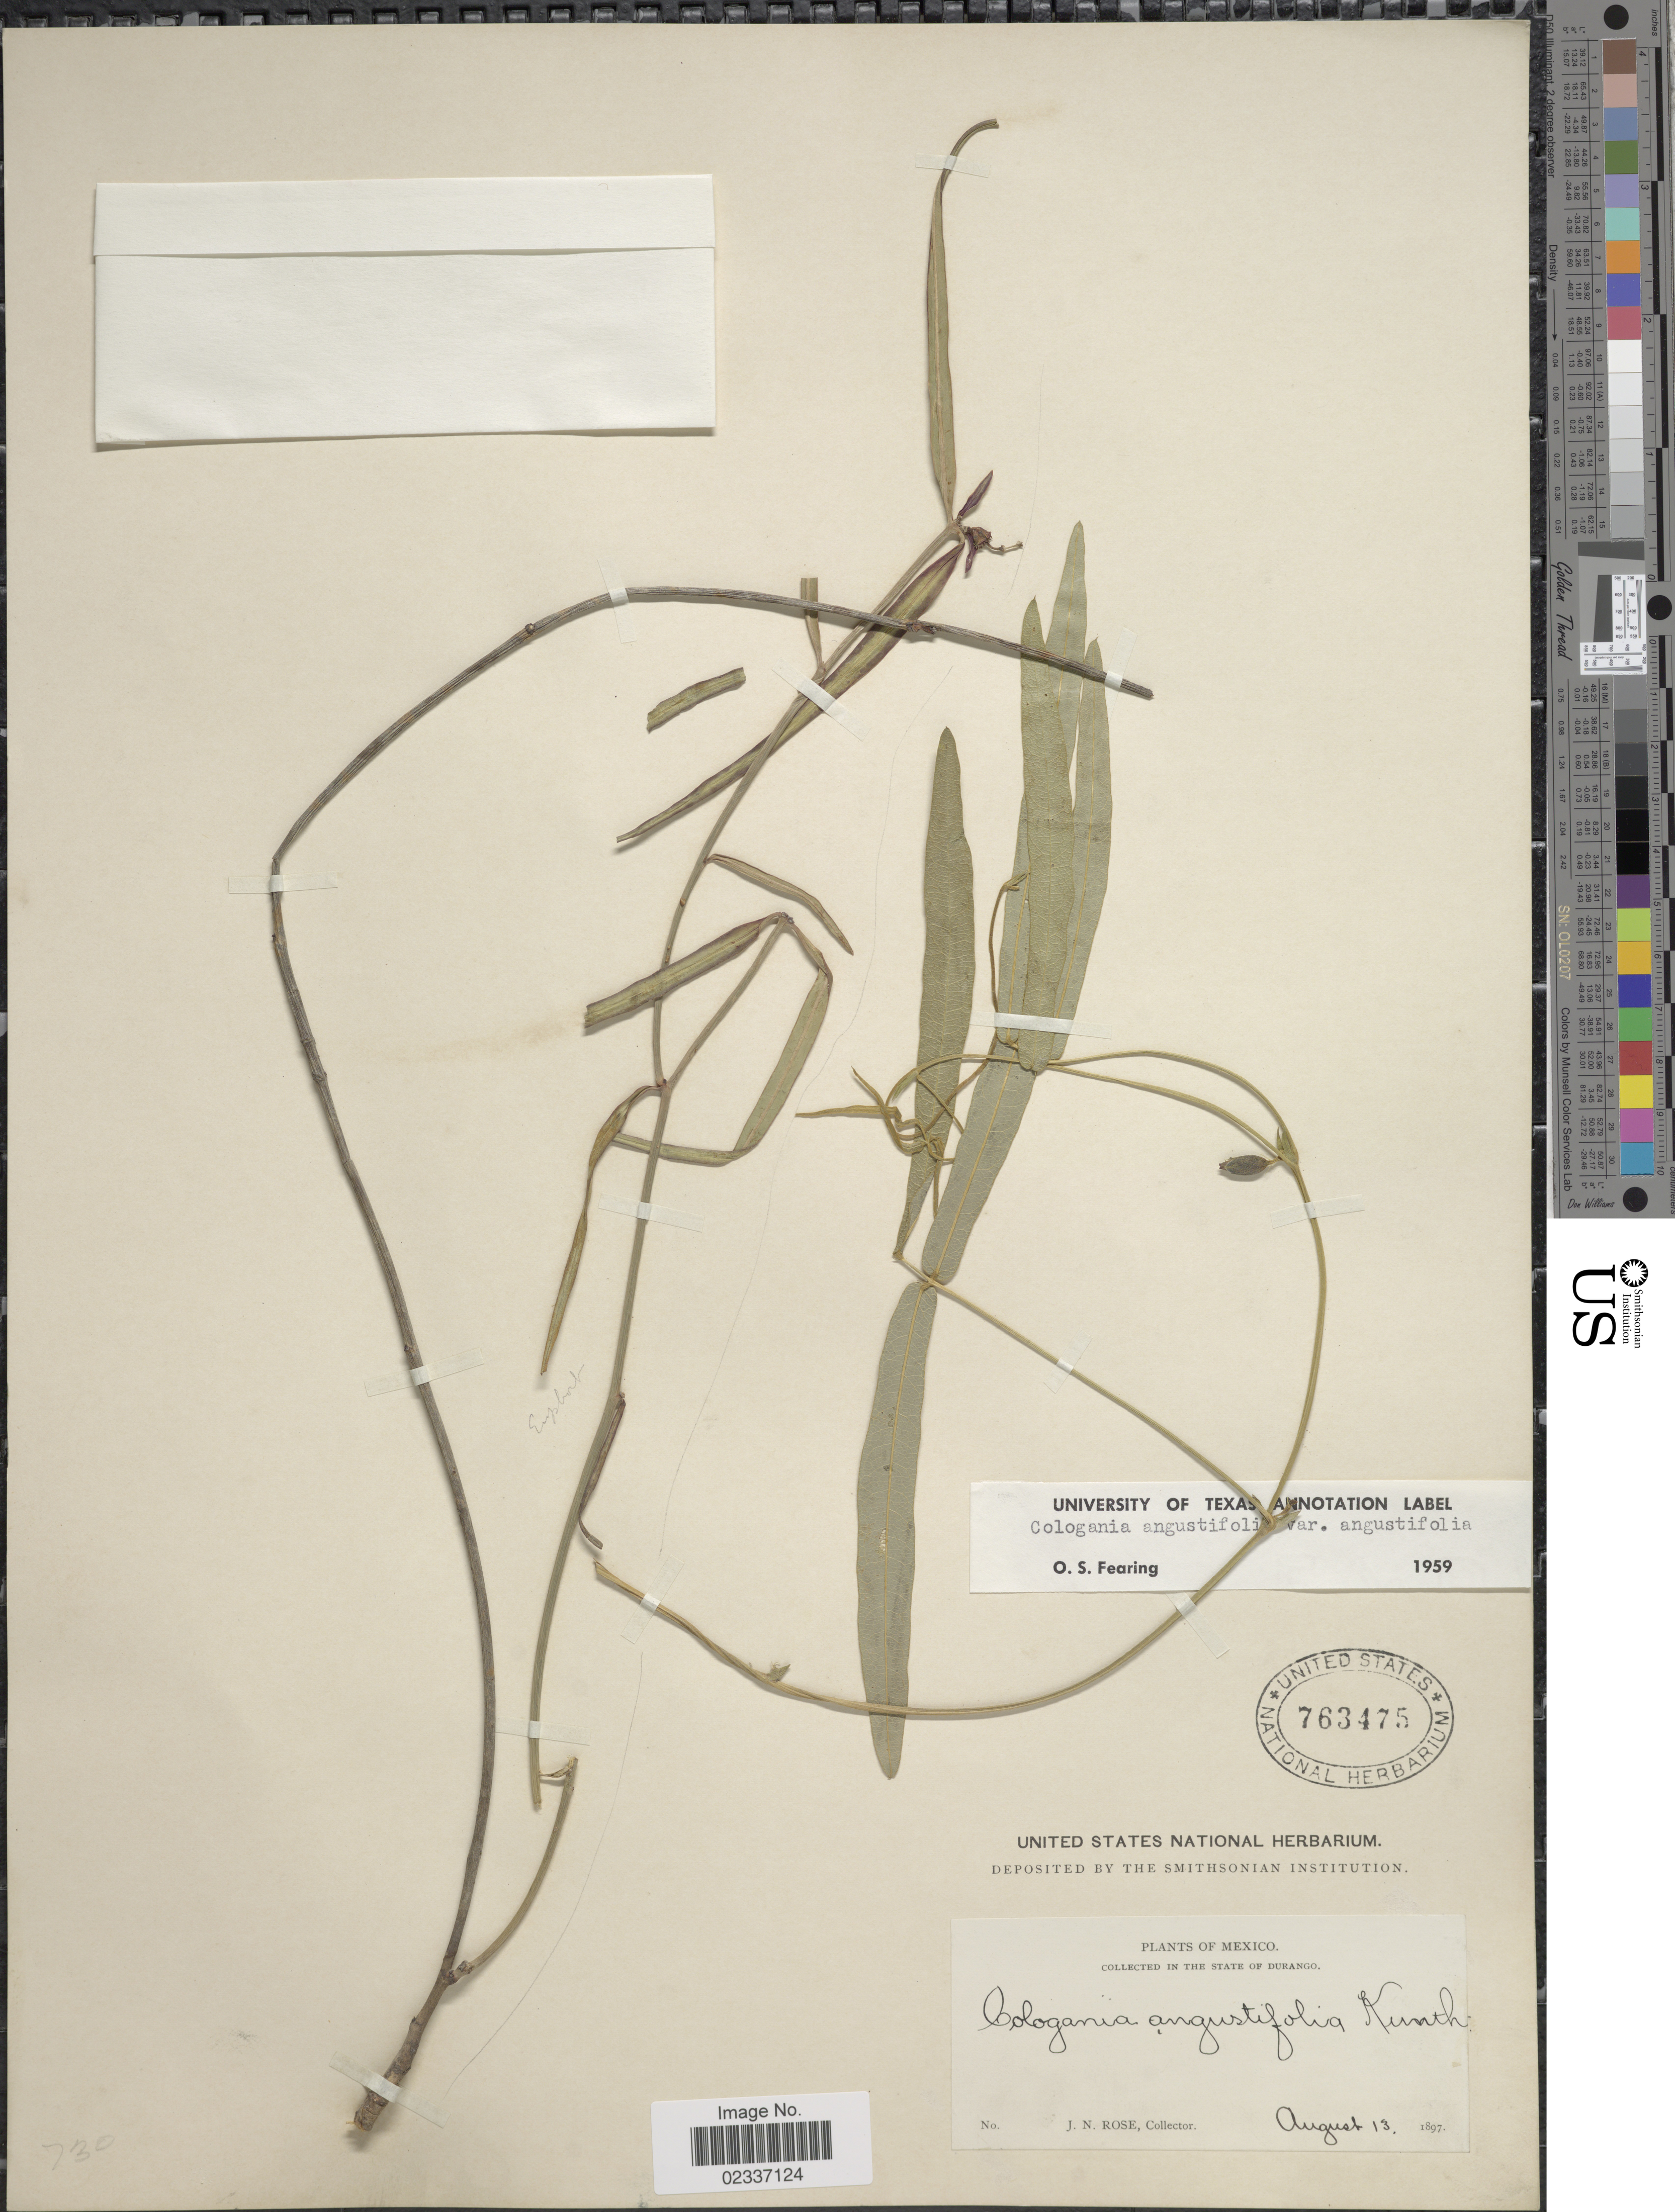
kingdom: Plantae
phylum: Tracheophyta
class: Magnoliopsida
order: Fabales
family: Fabaceae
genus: Cologania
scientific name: Cologania angustifolia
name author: Kunth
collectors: J. N. Rose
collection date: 1897-08-13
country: Mexico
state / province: Durango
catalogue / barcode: US 763475